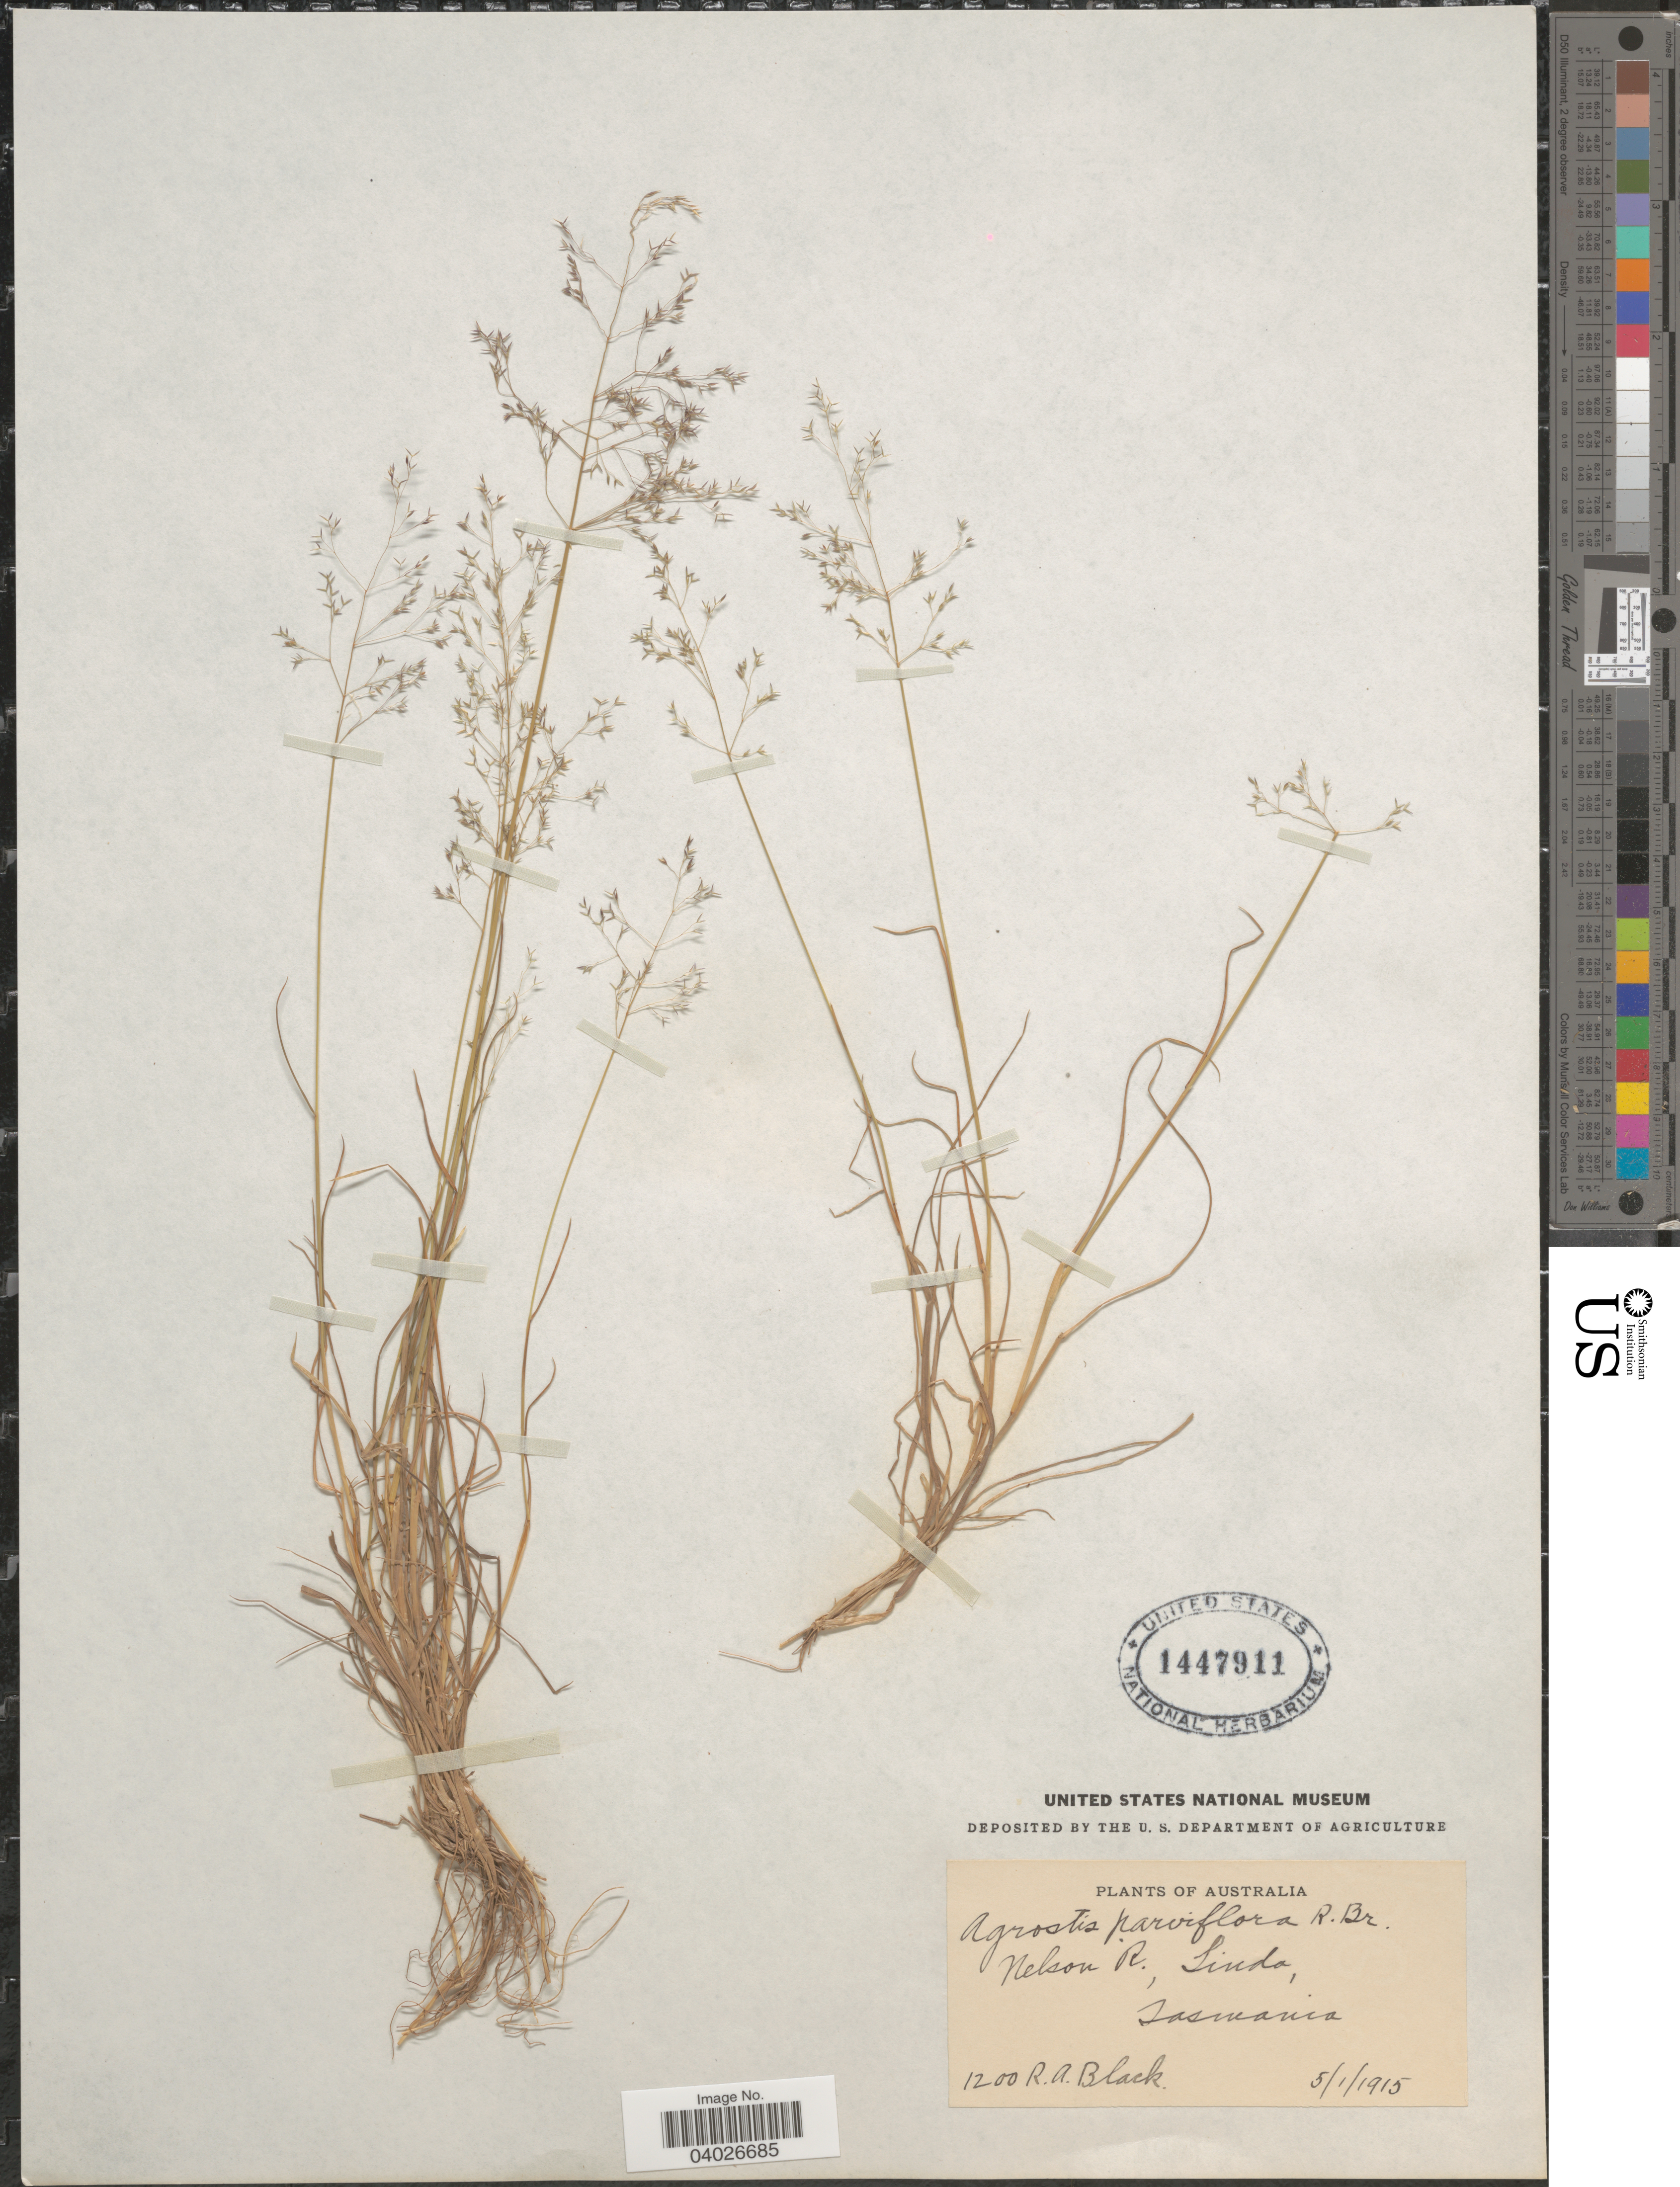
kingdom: Plantae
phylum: Tracheophyta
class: Liliopsida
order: Poales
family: Poaceae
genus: Agrostis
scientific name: Agrostis parviflora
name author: R. Br.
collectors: R. A. Black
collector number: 1200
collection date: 1915-01-05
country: Australia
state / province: Tasmania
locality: Nelson R., Linda.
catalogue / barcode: US 1447911